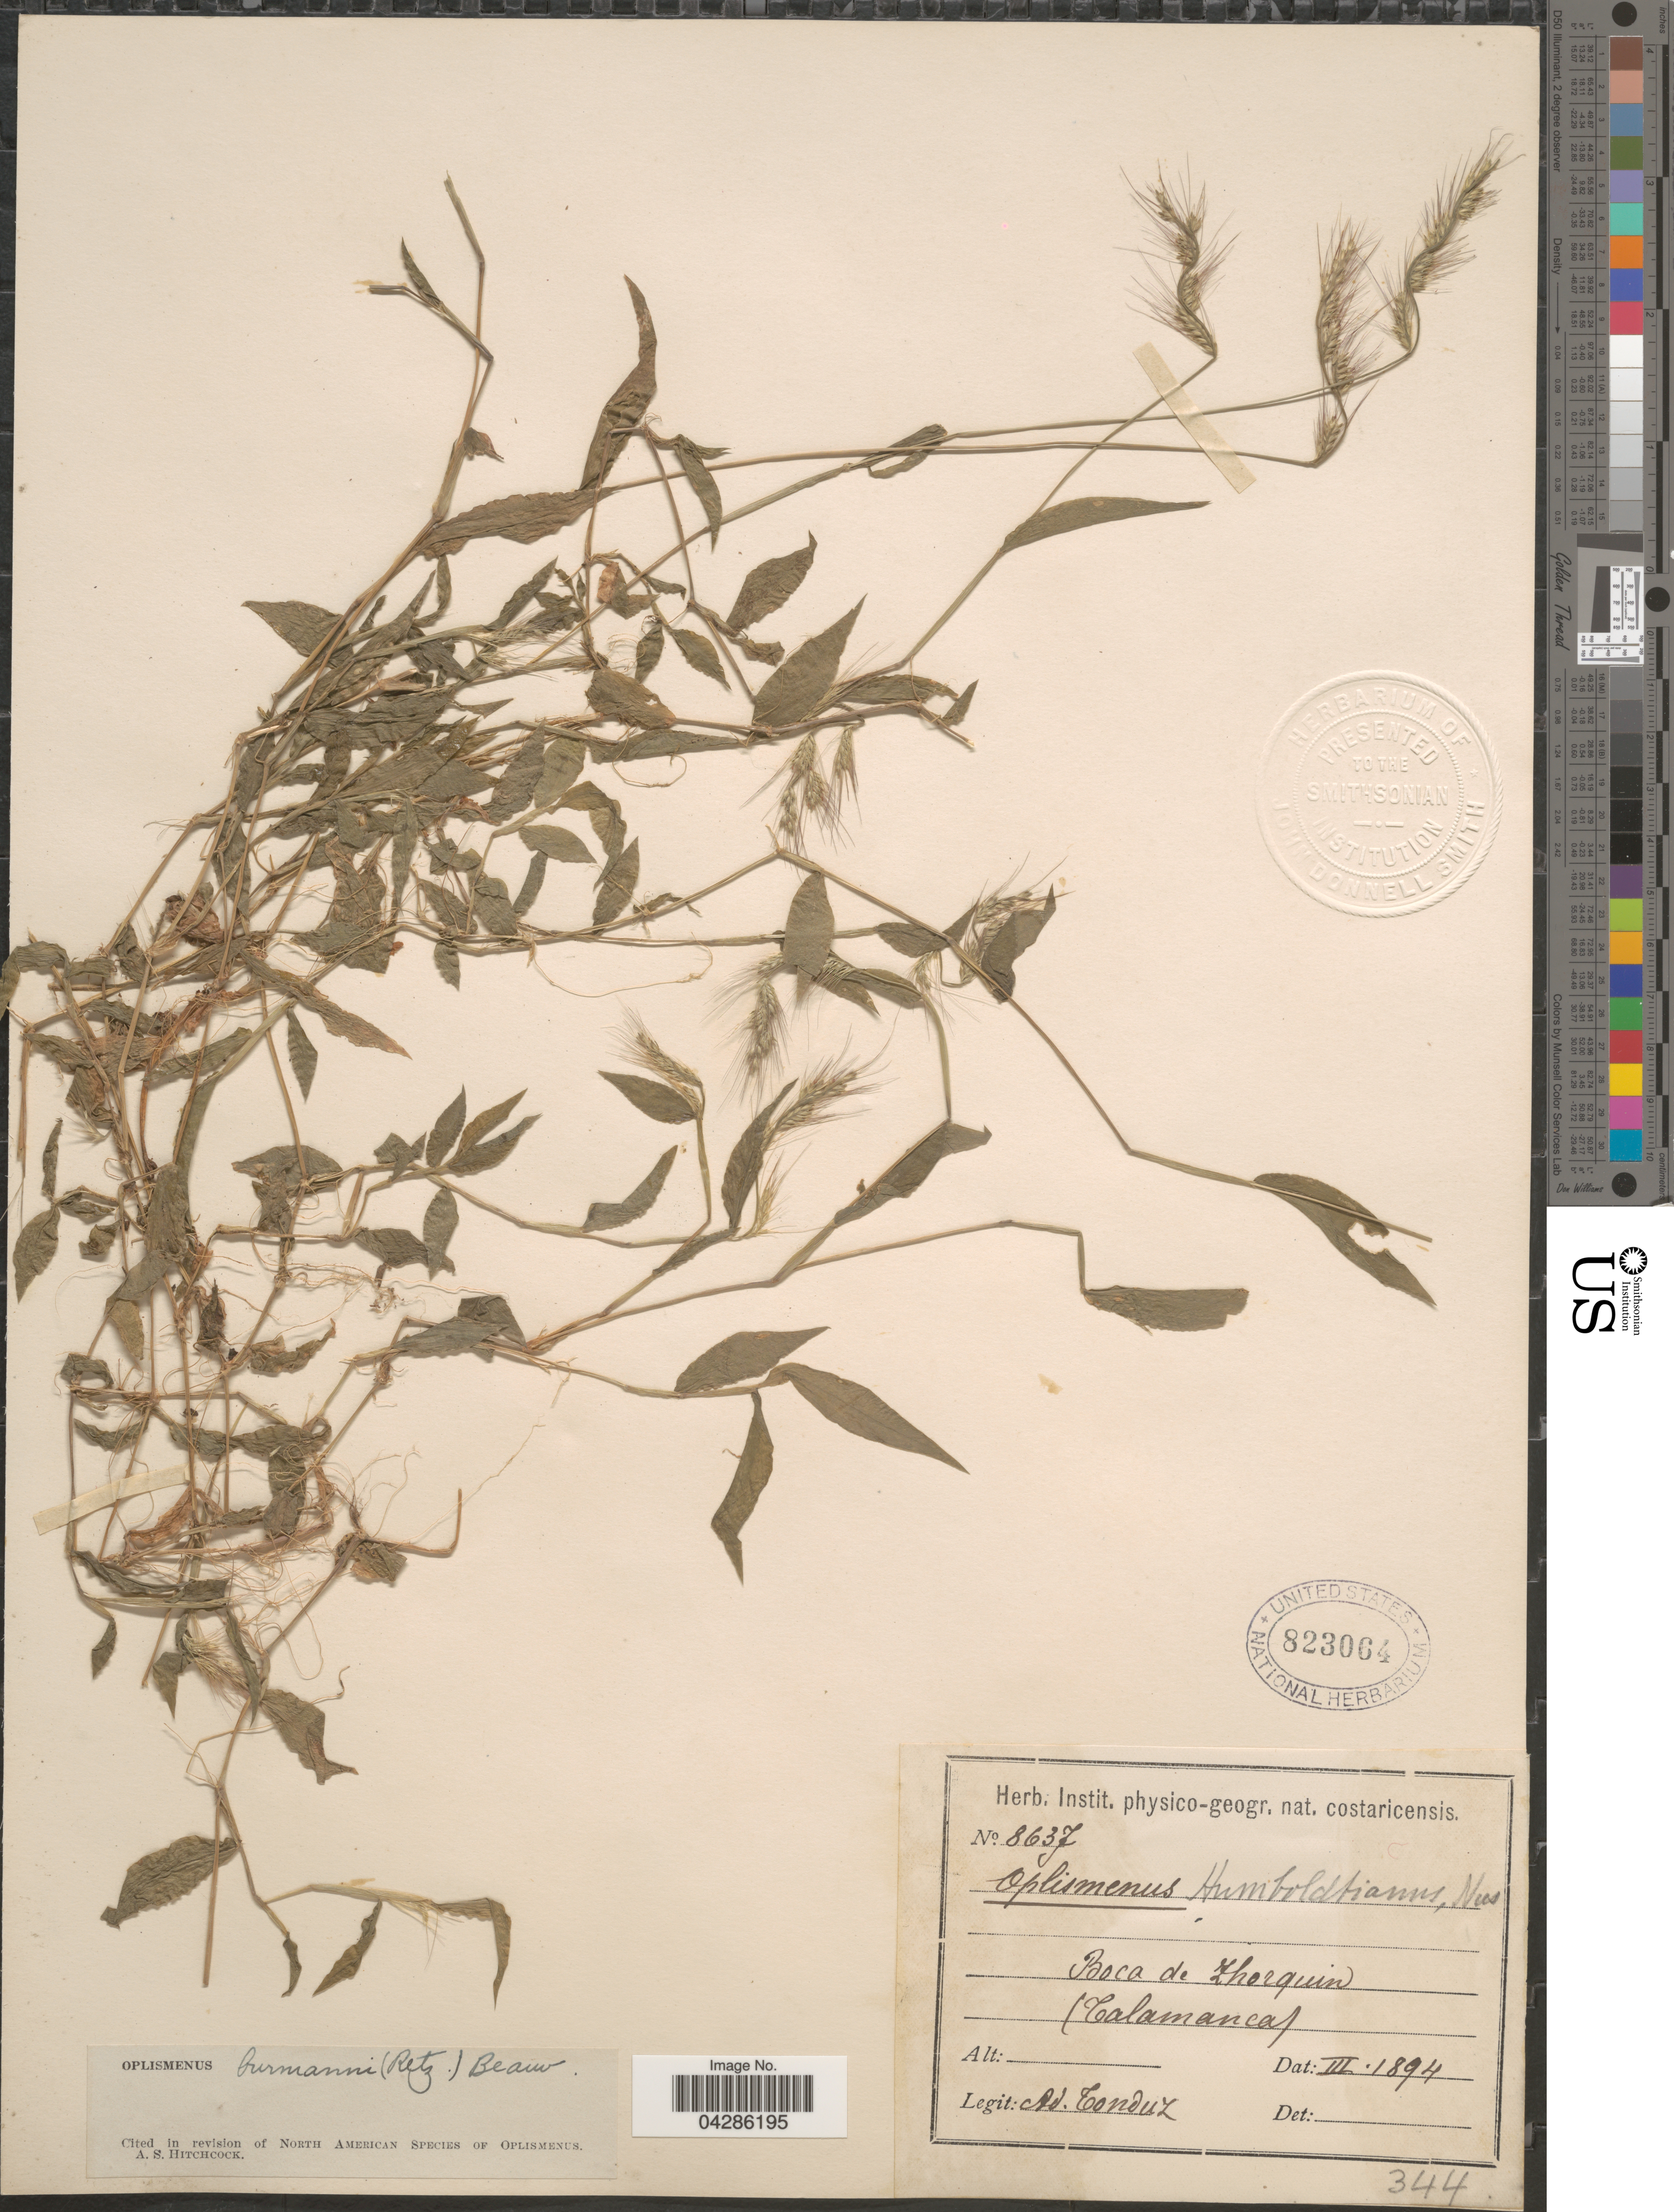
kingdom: Plantae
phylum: Tracheophyta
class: Liliopsida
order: Poales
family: Poaceae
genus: Oplismenus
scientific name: Oplismenus burmannii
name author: (Retz.) P. Beauv.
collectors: A. Tonduz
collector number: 8637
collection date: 1894-03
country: Costa Rica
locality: Boca de Zhorquin. (Talamanca).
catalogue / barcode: US 823064